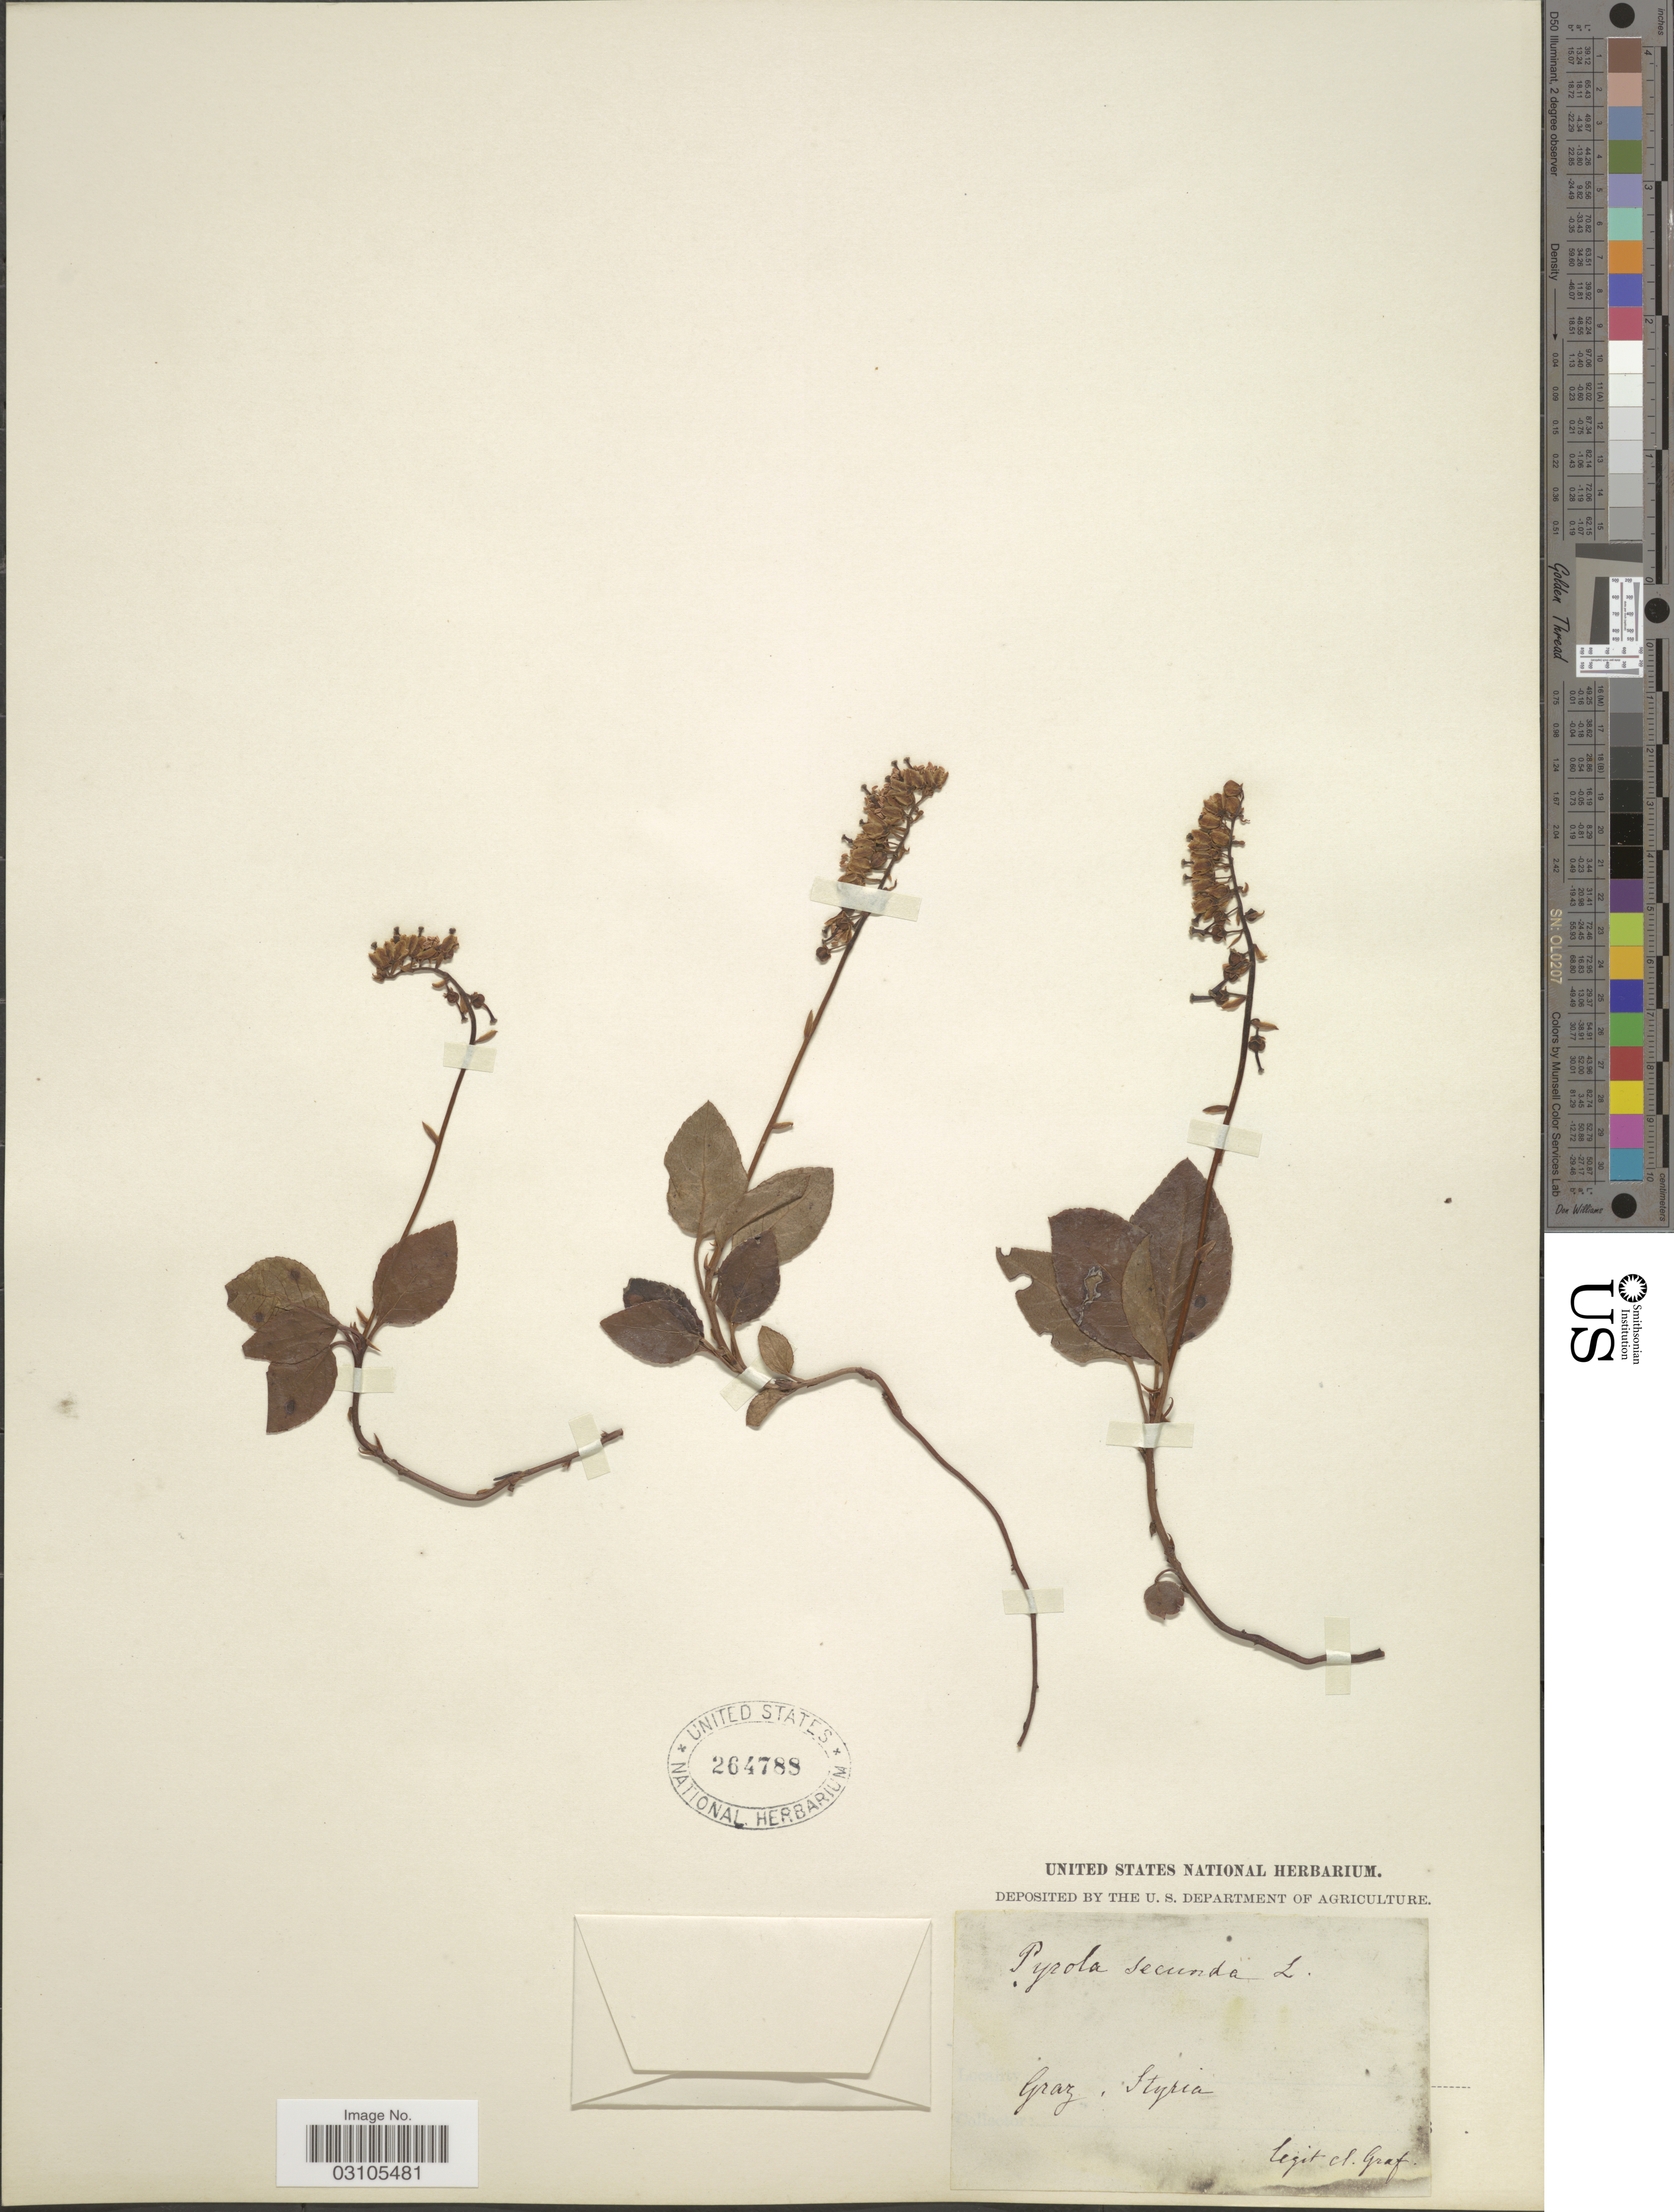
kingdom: Plantae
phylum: Tracheophyta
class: Magnoliopsida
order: Ericales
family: Ericaceae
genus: Orthilia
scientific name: Orthilia secunda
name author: (L.) House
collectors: Graf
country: Austria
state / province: Steiermark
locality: Graz, Styria.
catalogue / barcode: US 264788